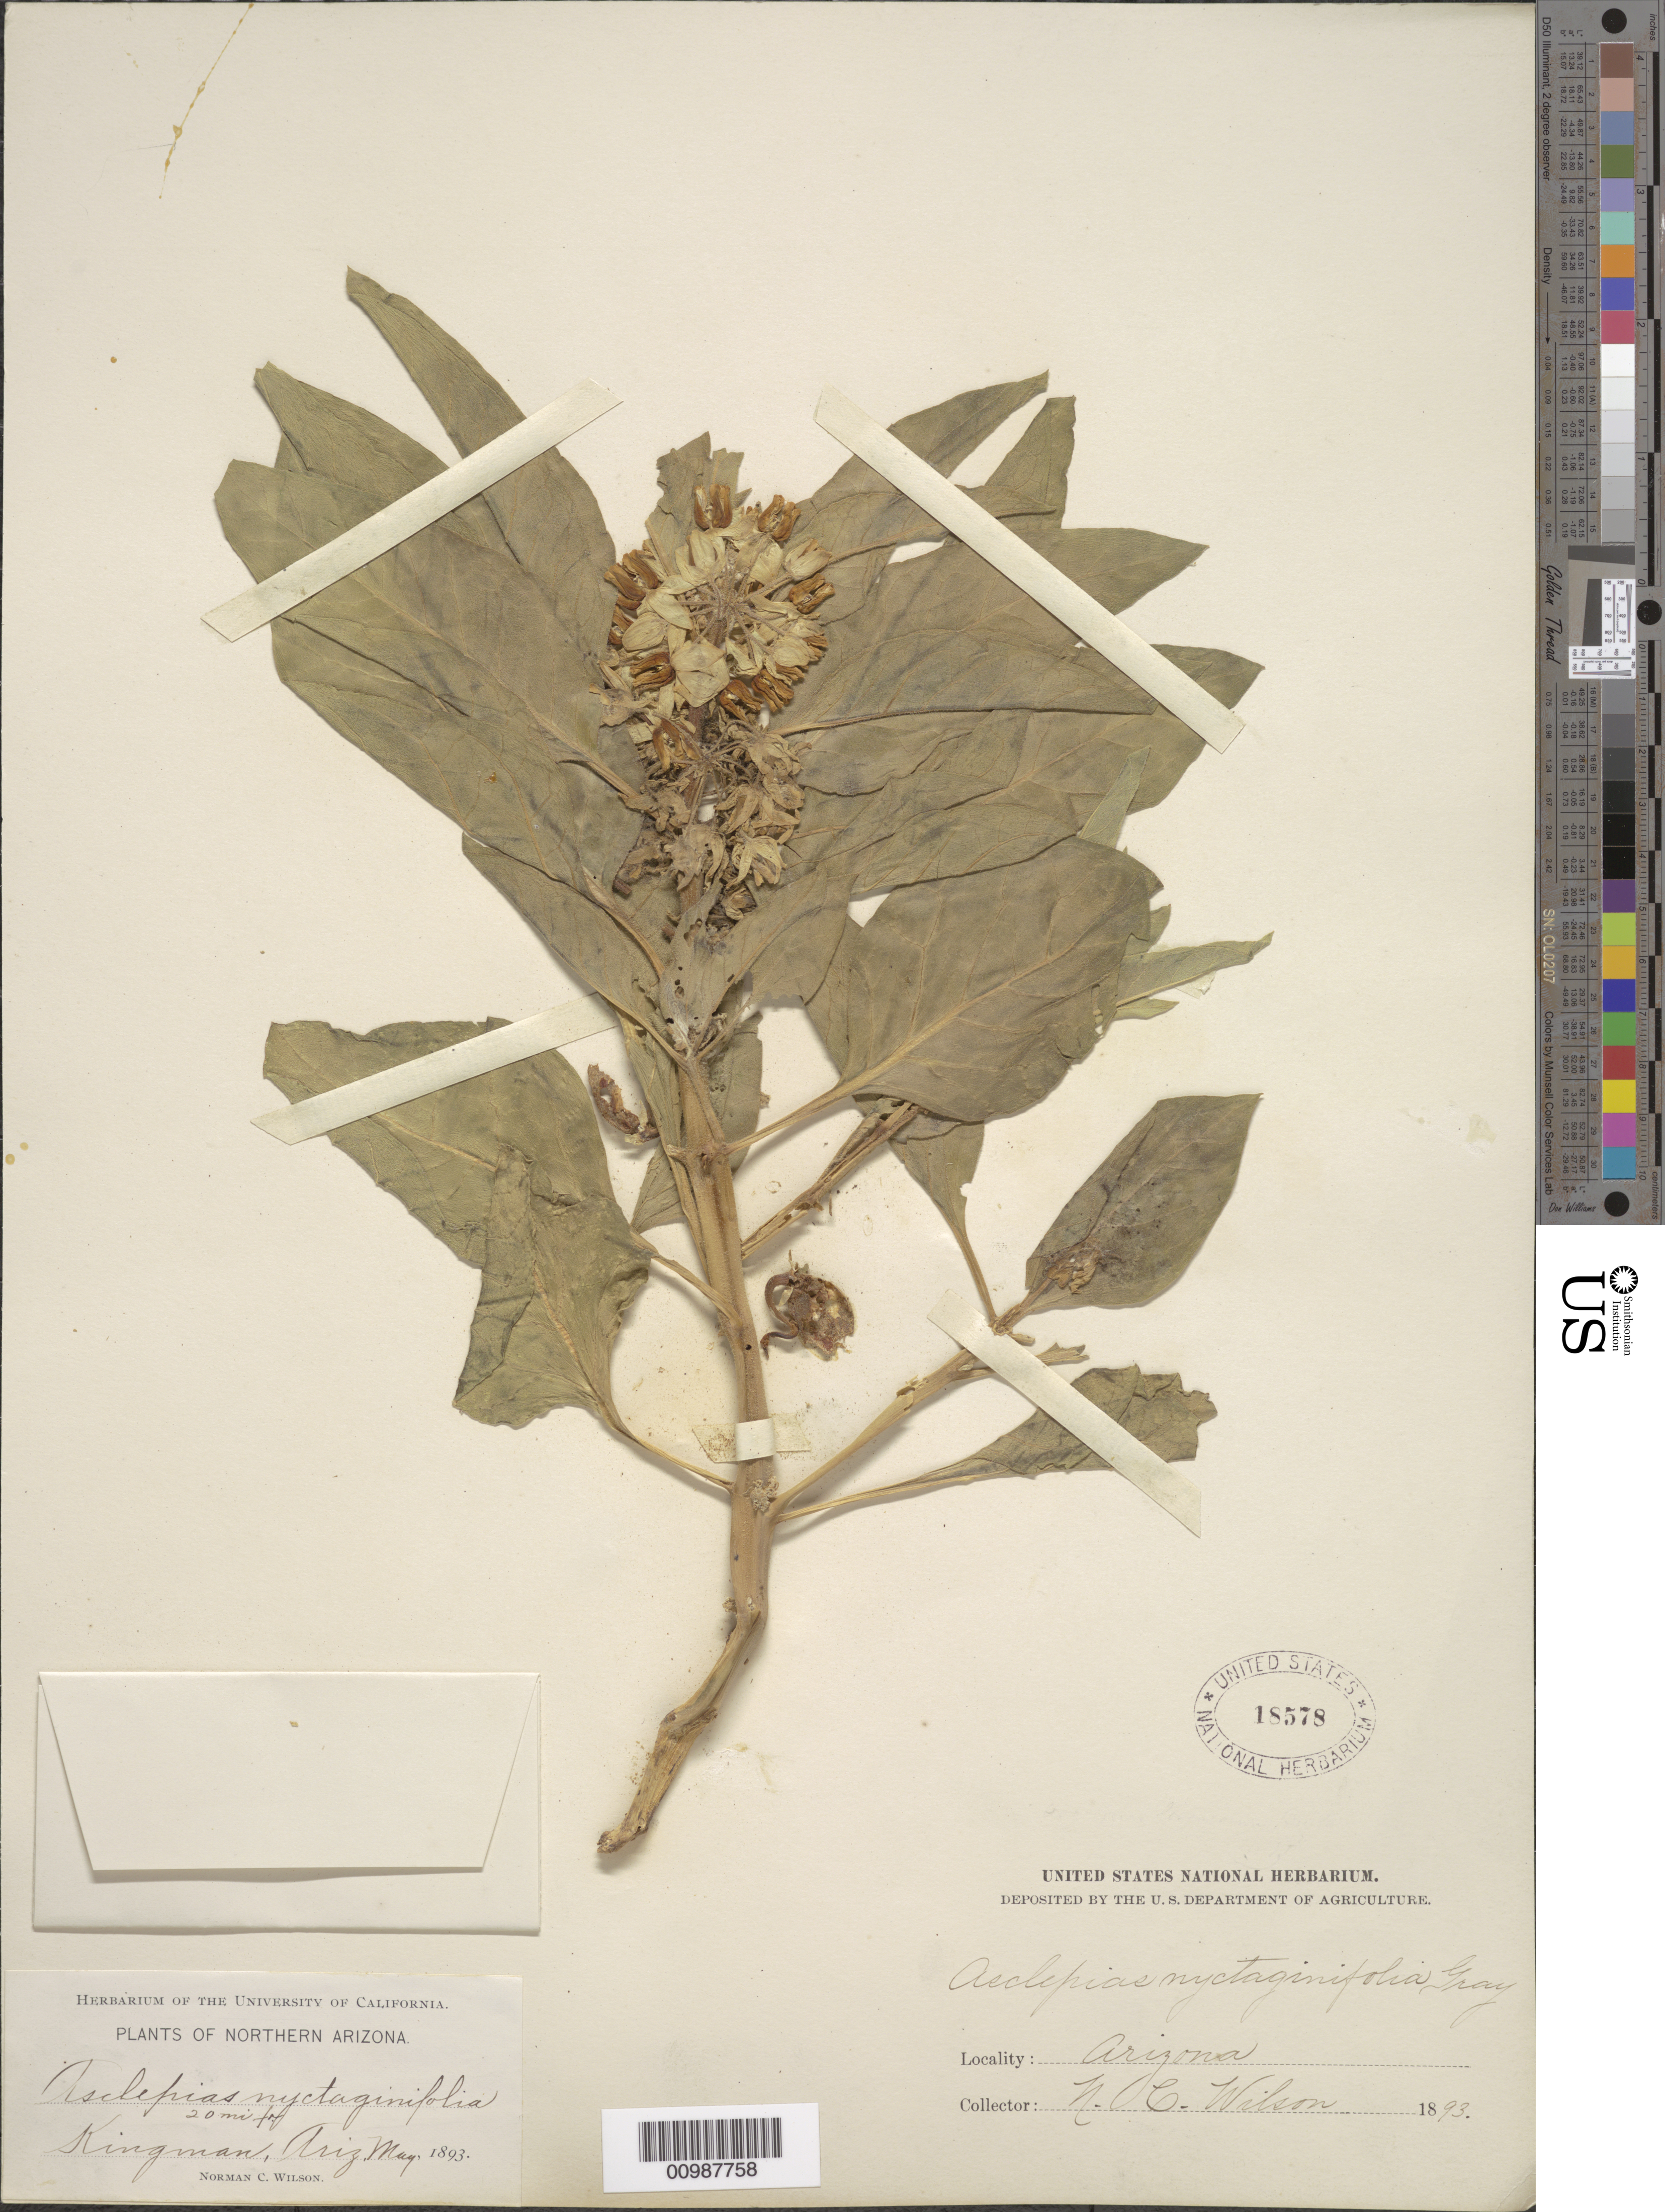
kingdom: Plantae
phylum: Tracheophyta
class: Magnoliopsida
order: Gentianales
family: Apocynaceae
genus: Asclepias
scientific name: Asclepias nyctaginifolia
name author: A. Gray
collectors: N. C. Wilson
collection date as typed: May 1893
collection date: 1893-05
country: United States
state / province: Arizona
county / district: Mohave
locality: Kingsman.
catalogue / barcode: US 18578